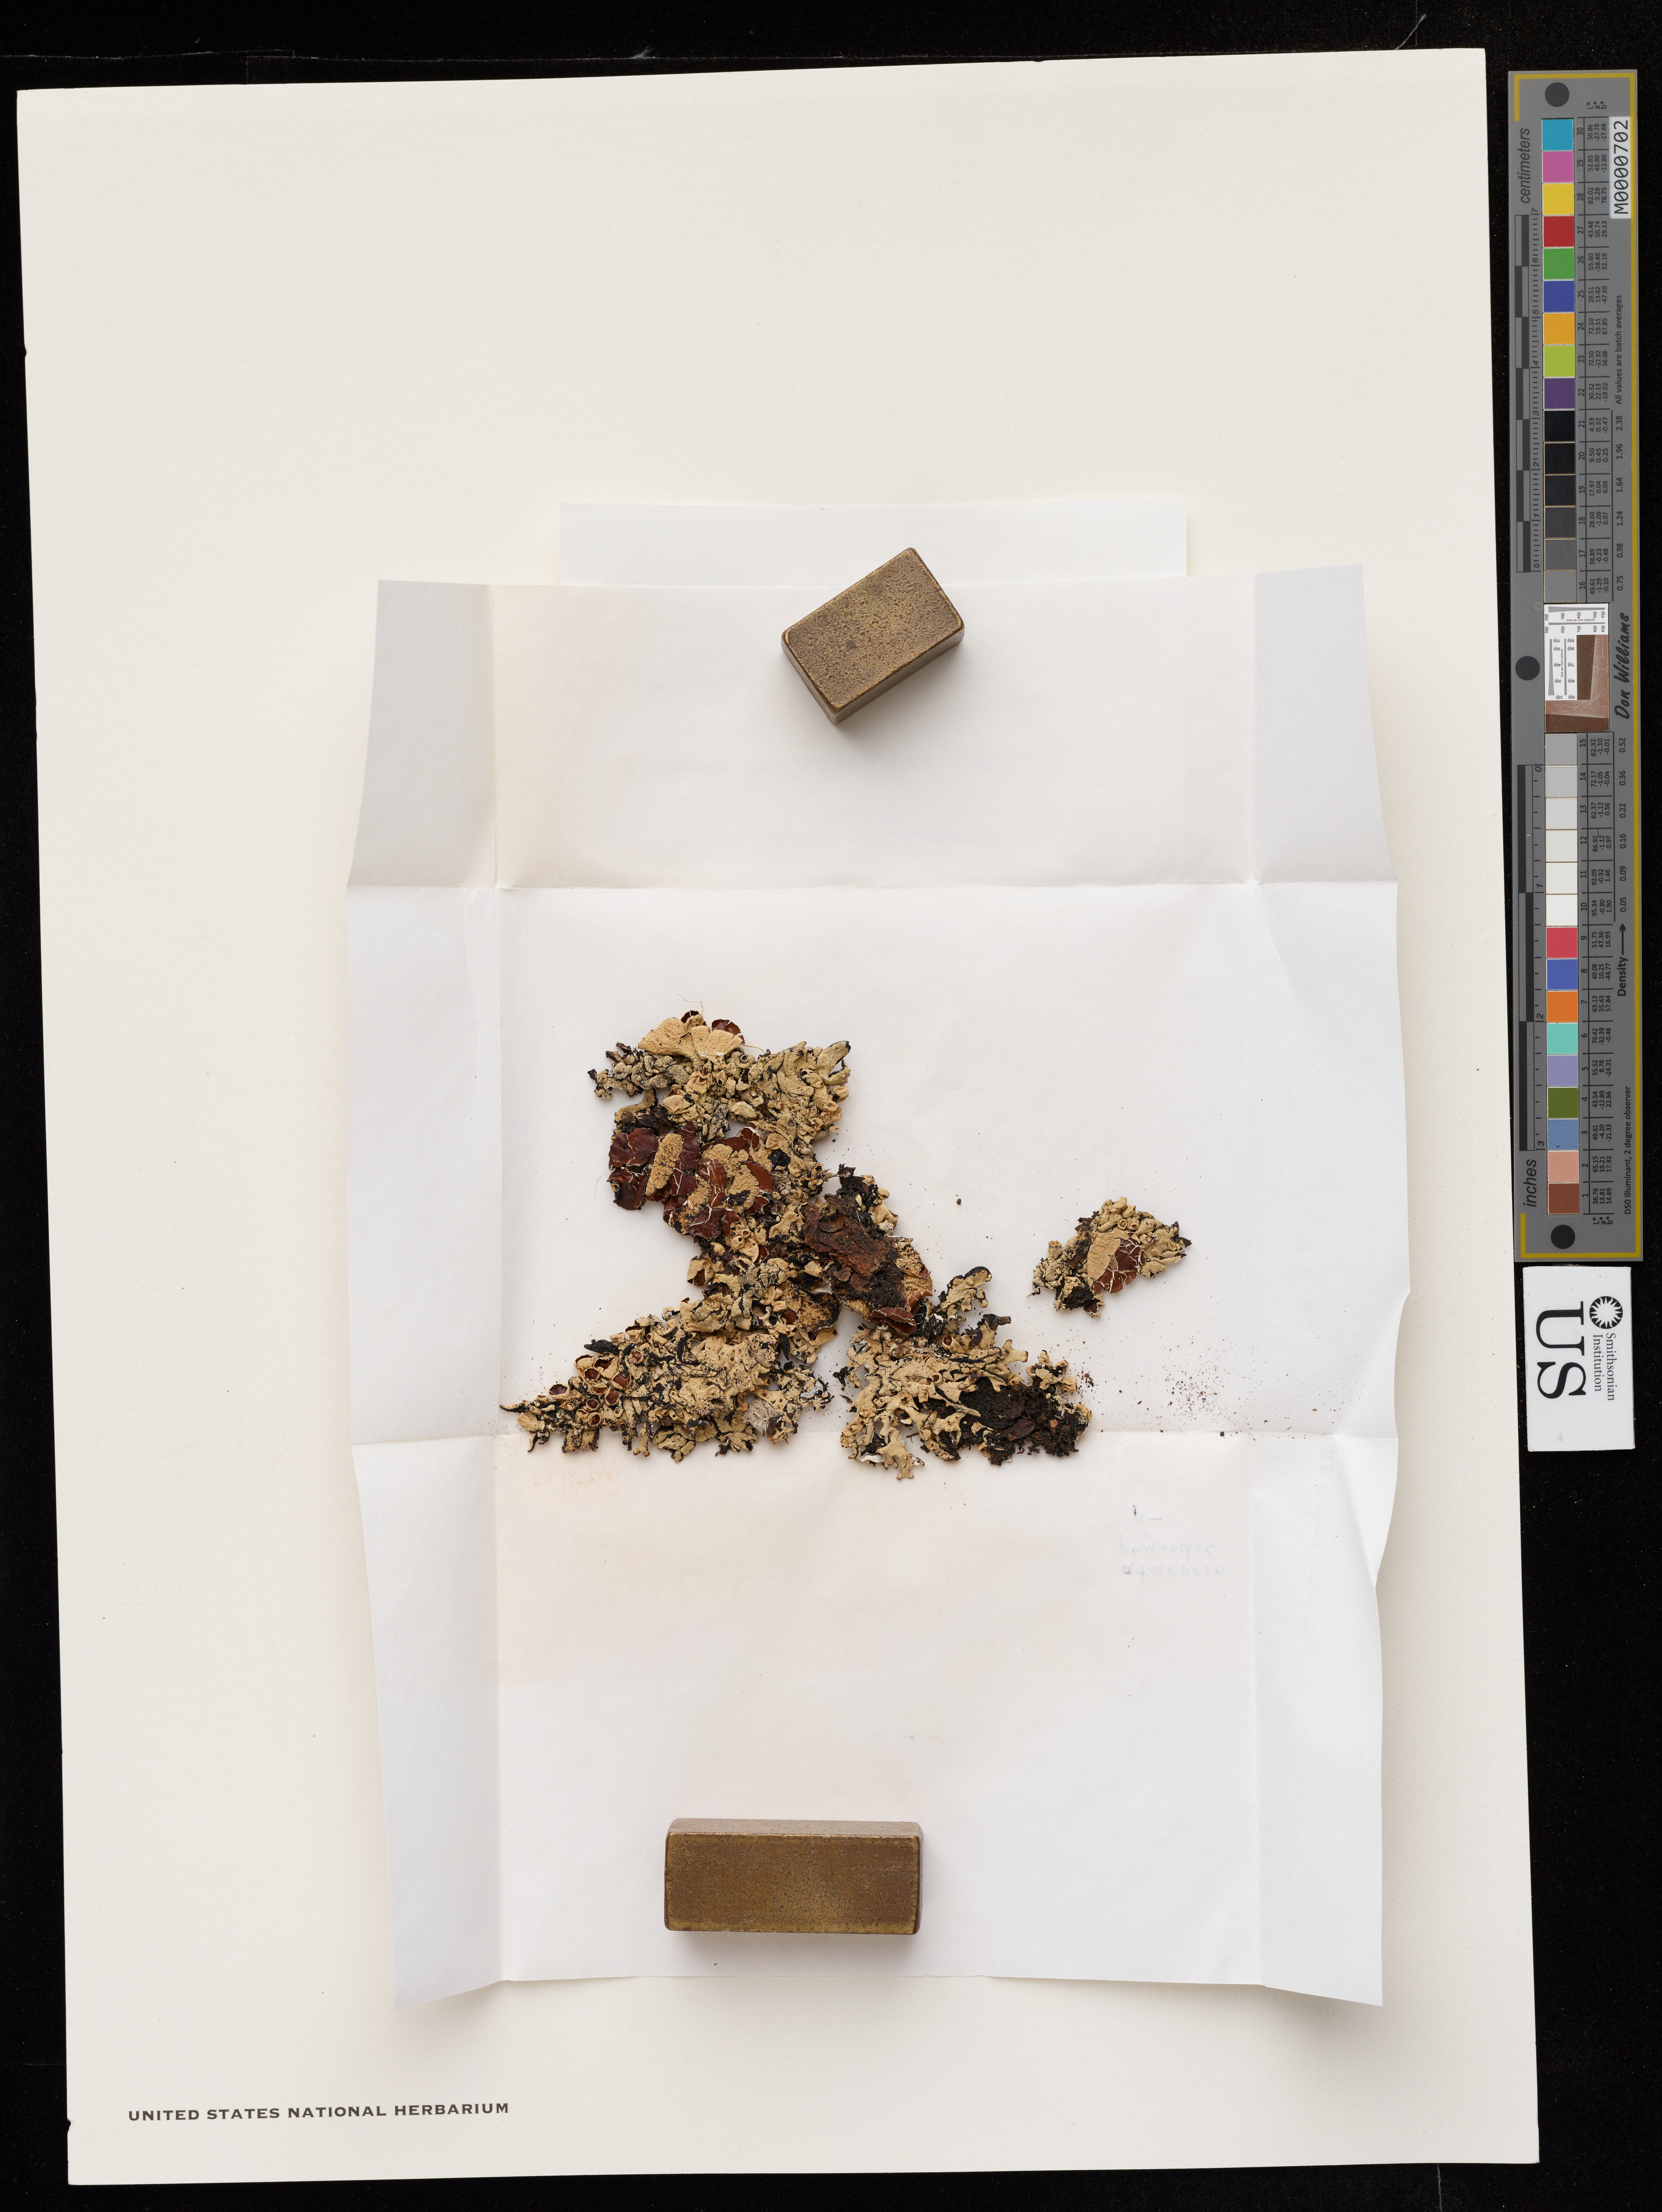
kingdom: Fungi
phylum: Ascomycota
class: Lecanoromycetes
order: Lecanorales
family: Parmeliaceae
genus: Hypogymnia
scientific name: Hypogymnia occidentalis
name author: L.H. Pike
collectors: M. Hale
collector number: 52288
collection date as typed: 02 Aug 1978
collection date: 1978-08-02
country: United States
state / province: California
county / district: Tehama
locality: Lassen nat. forest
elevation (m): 0